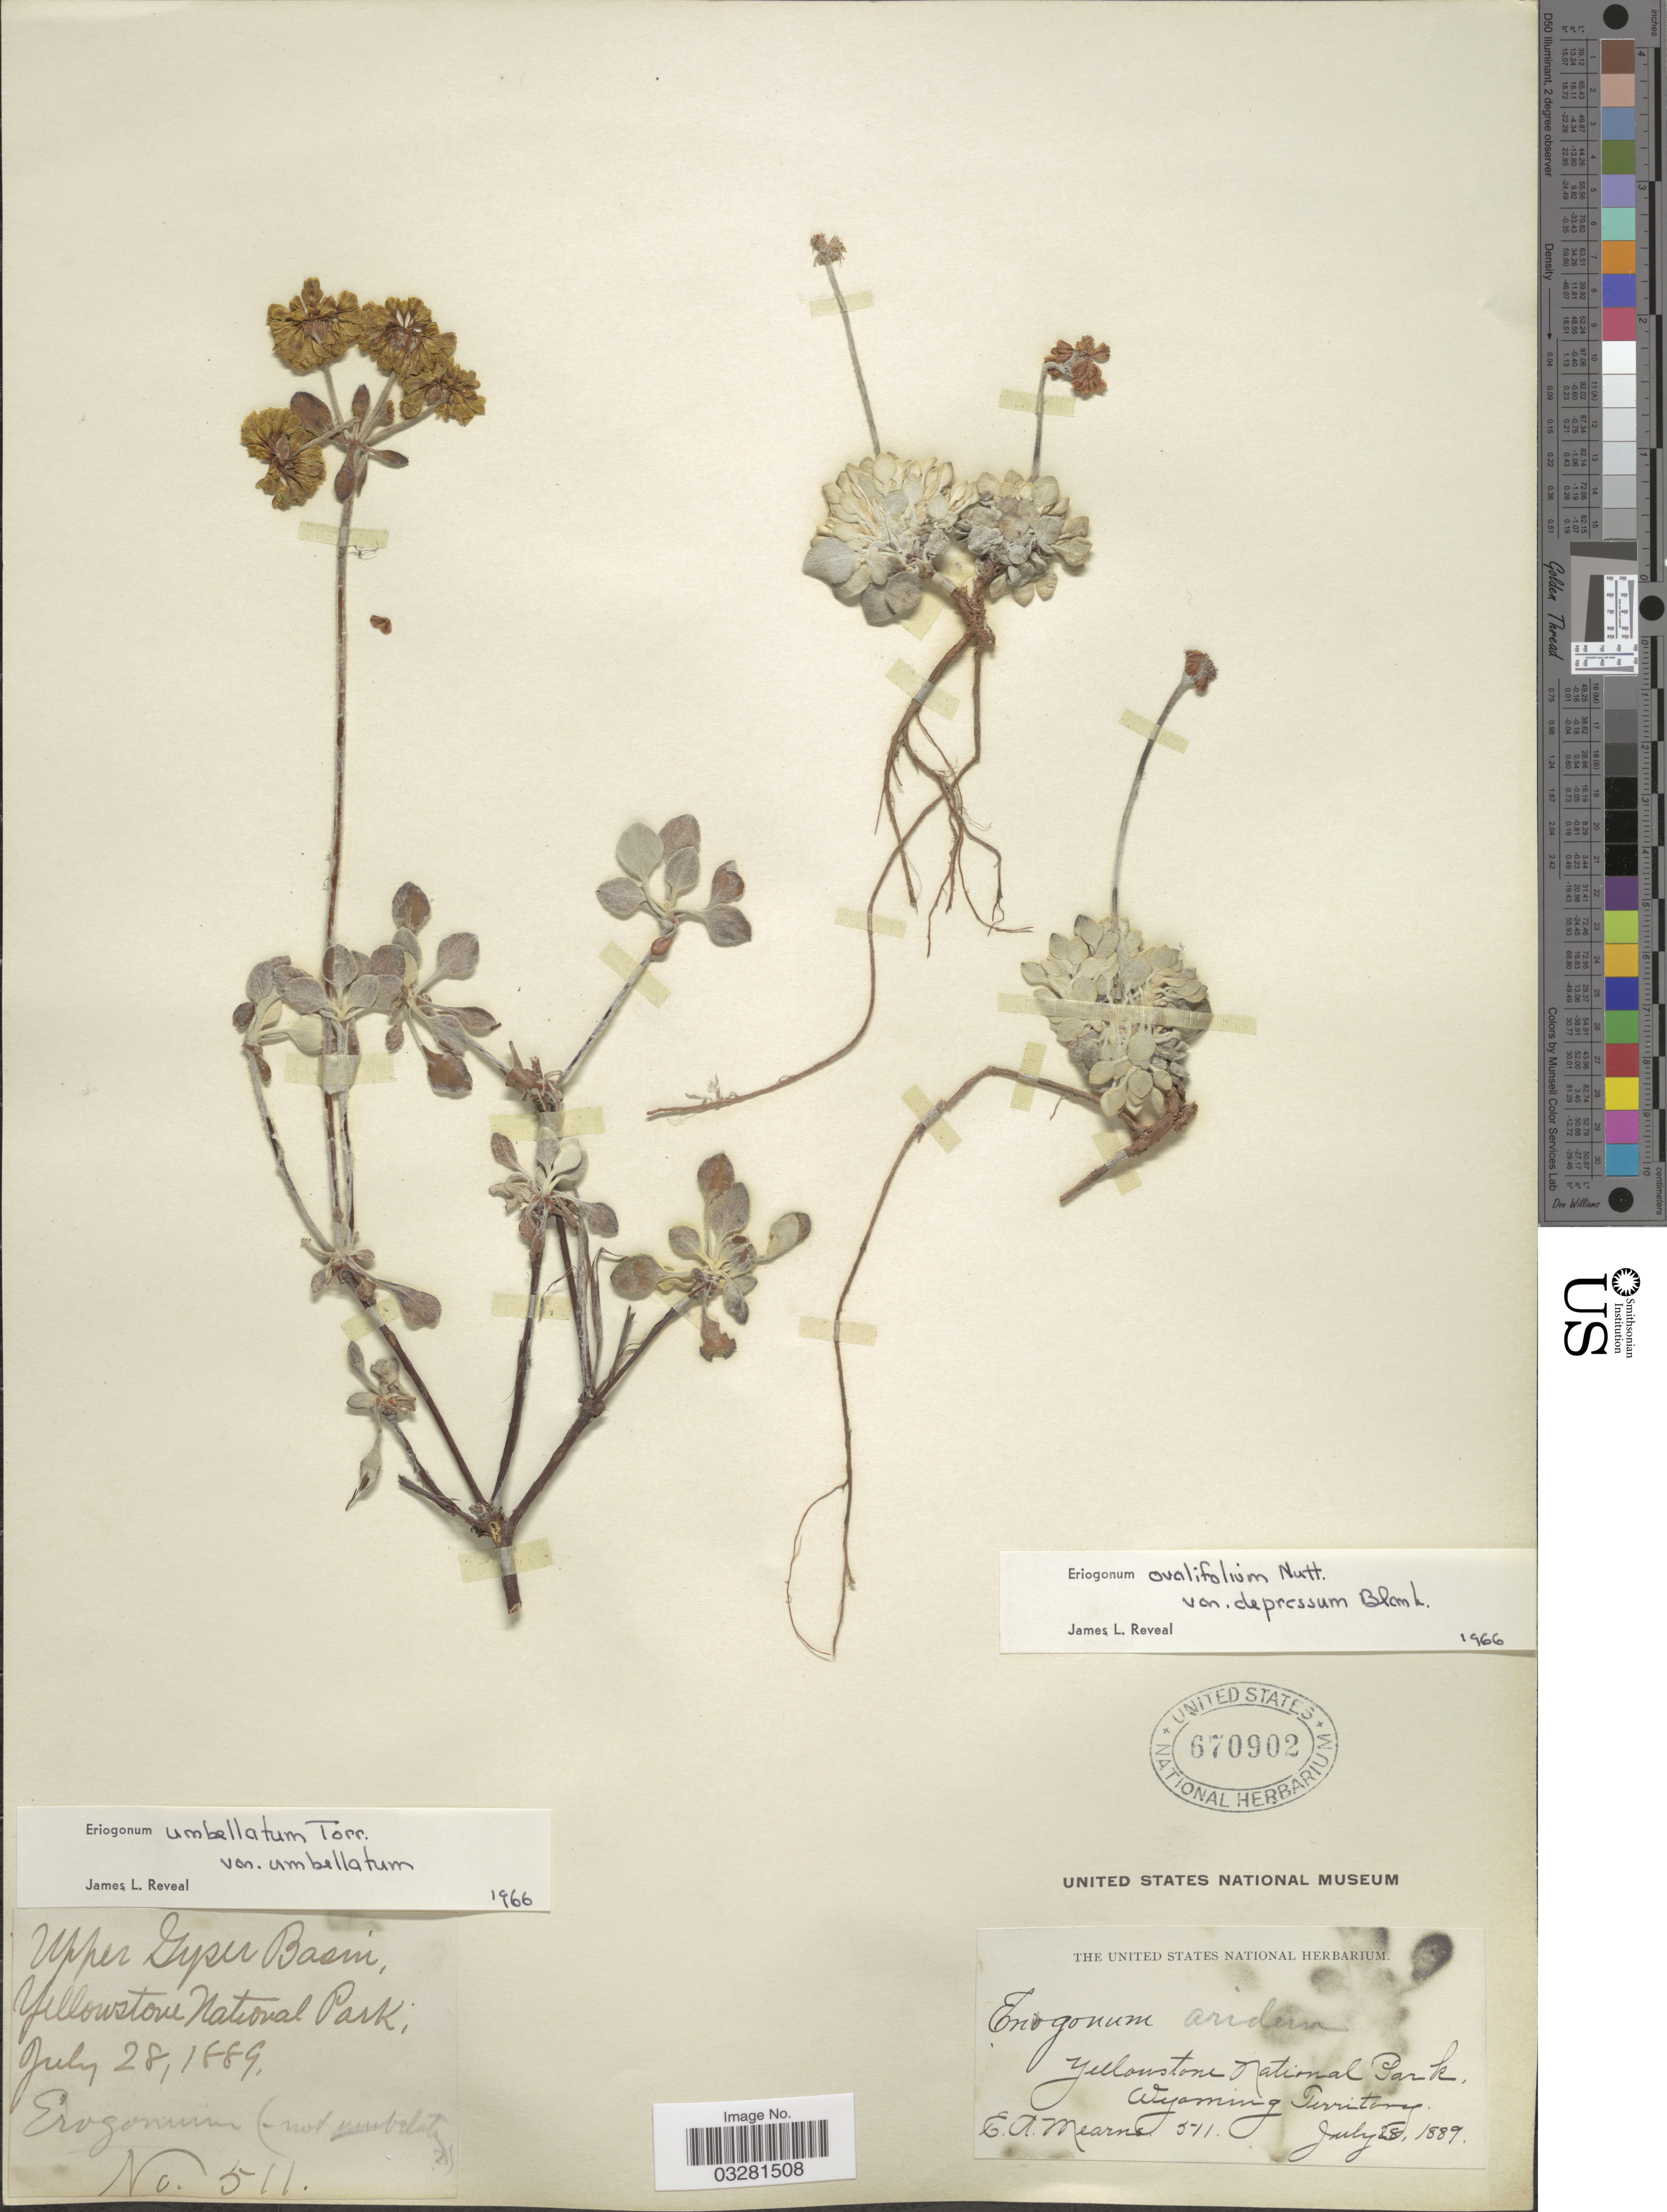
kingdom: Plantae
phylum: Tracheophyta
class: Magnoliopsida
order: Caryophyllales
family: Polygonaceae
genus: Eriogonum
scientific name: Eriogonum umbellatum var. umbellatum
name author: Torr.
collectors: E. A. Mearns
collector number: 511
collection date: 1889-07-28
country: United States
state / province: Wyoming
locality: Yellowstone National Park. Upper Gyser Basin.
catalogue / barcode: US 670902